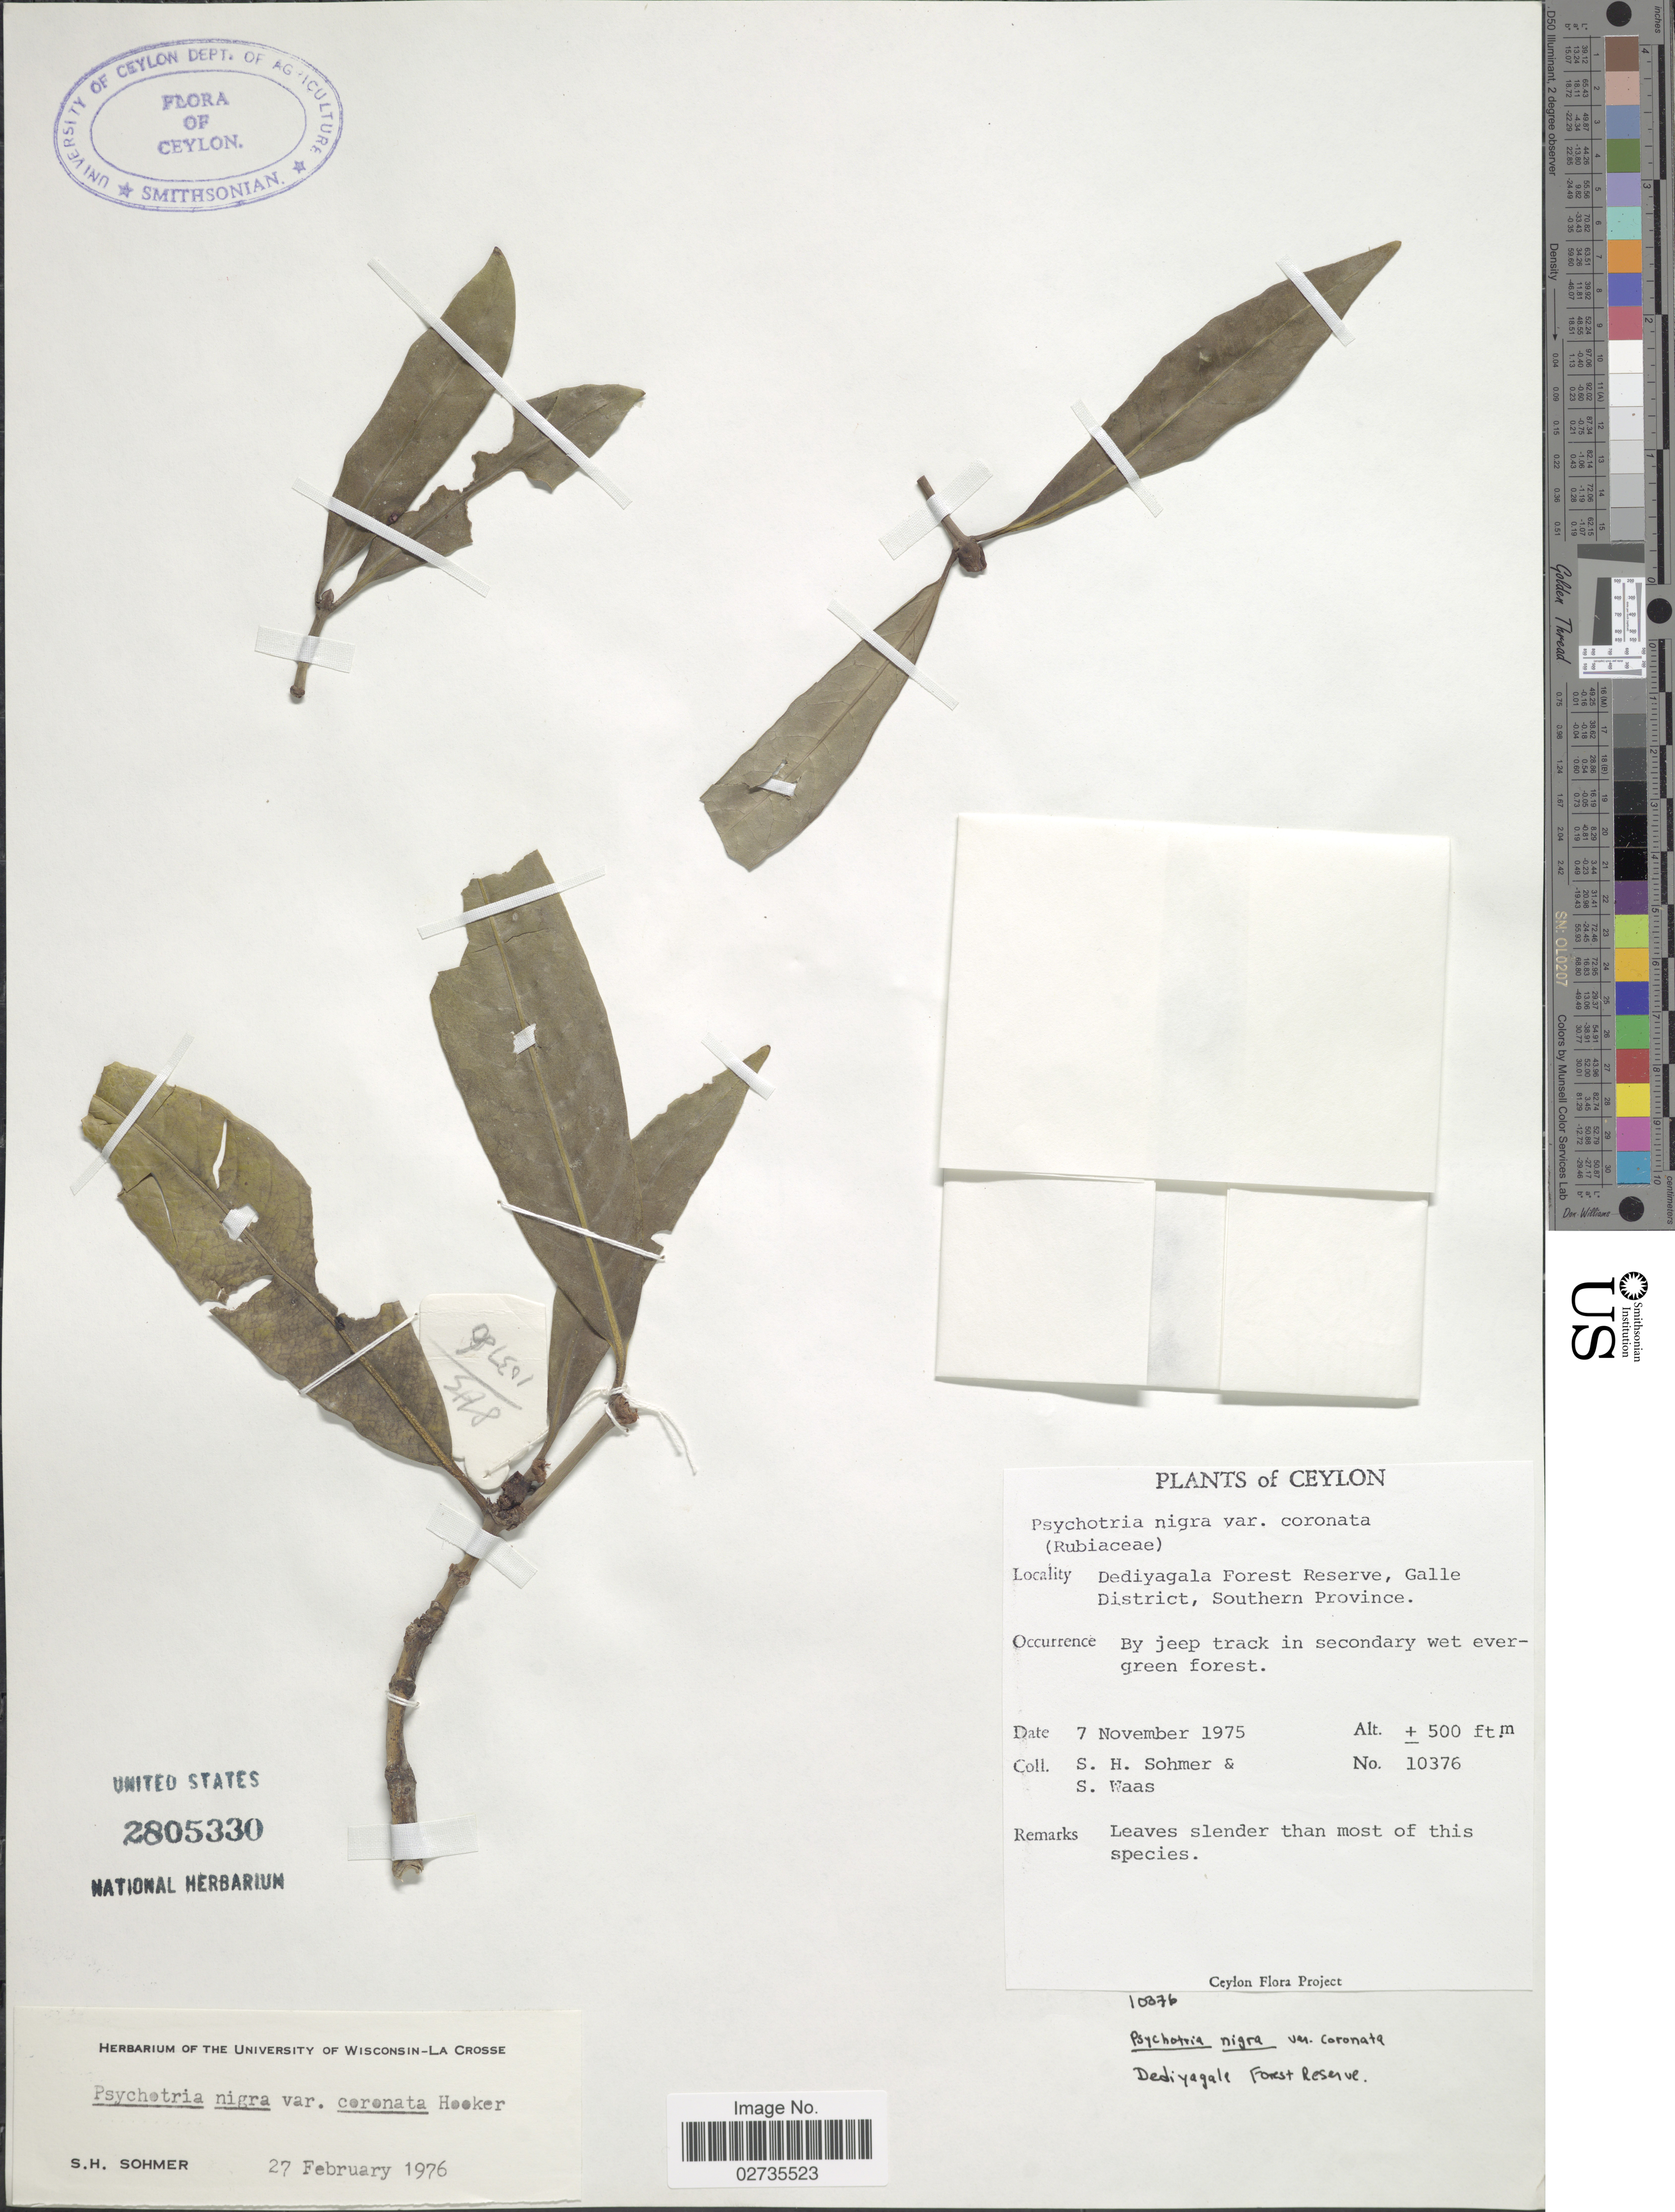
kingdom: Plantae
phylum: Tracheophyta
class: Magnoliopsida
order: Gentianales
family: Rubiaceae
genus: Psychotria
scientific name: Psychotria nigra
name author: (Gaertn.) Alston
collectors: S. H. Sohmer & S. Waas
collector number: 10376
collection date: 1975-11-07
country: Sri Lanka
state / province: Southern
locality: Ceylon. Dediyagala Forest Reserve, Galle District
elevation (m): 152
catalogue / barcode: US 2805330